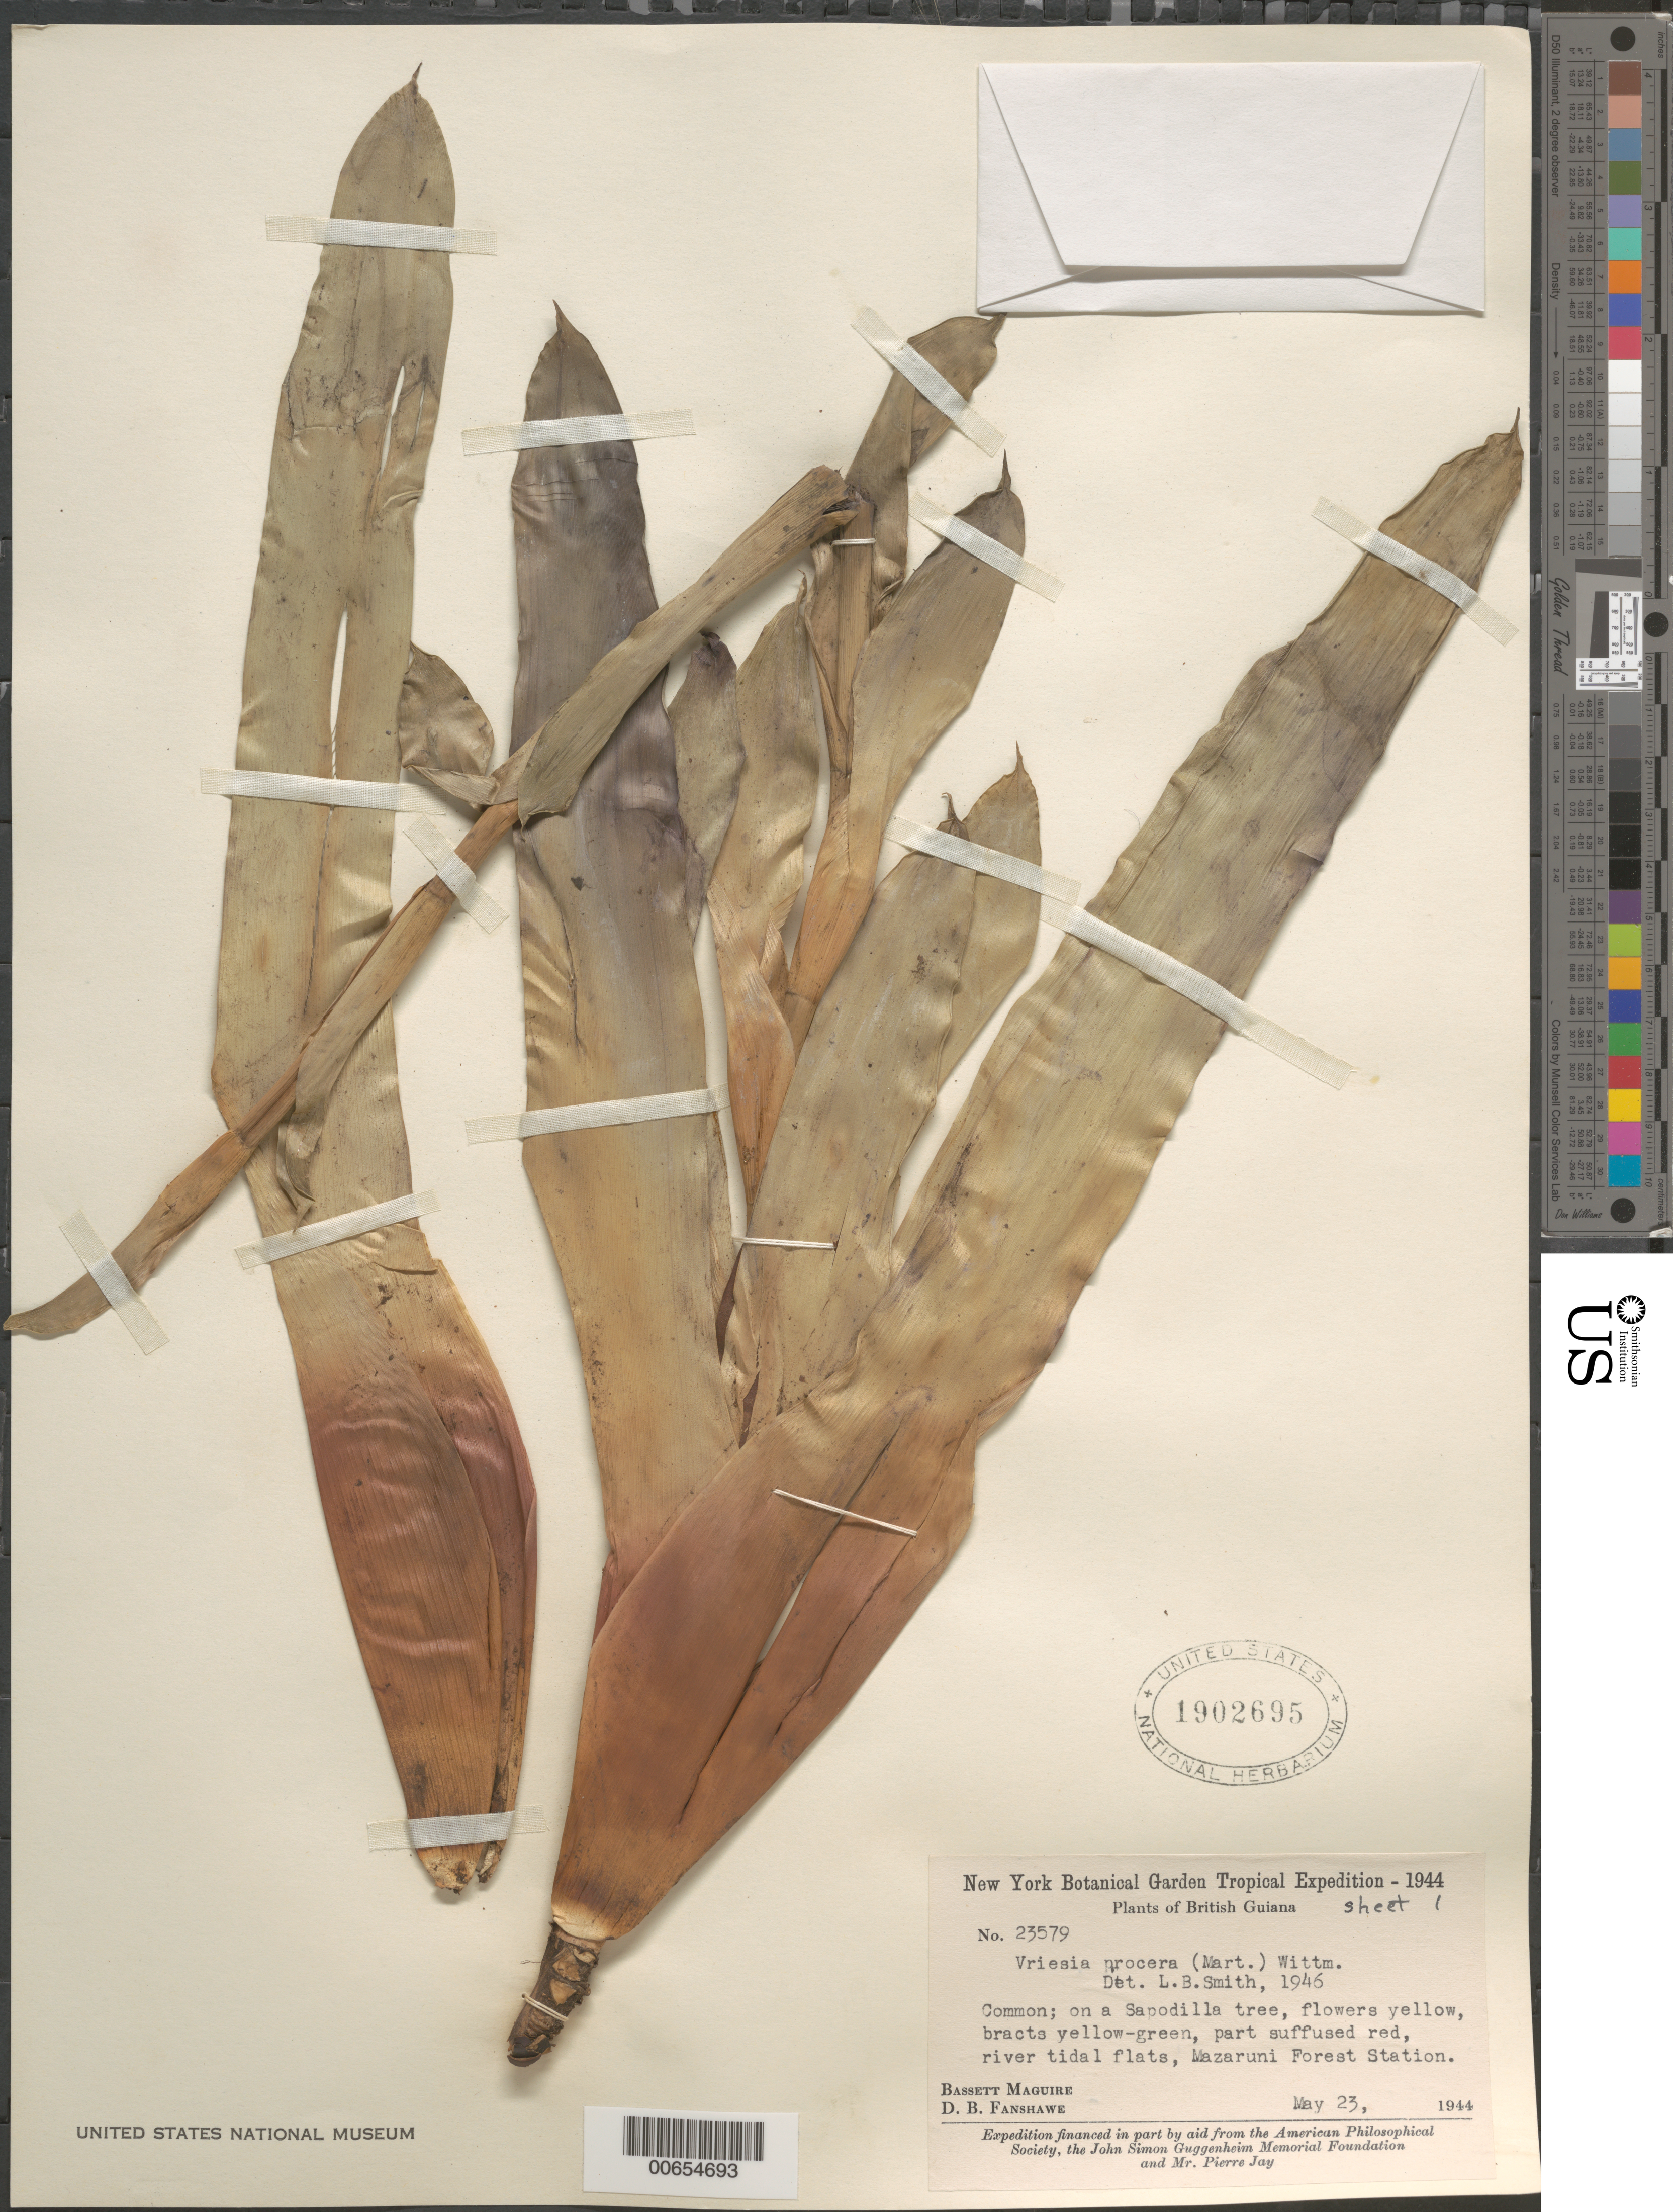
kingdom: Plantae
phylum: Tracheophyta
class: Liliopsida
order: Poales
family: Bromeliaceae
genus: Vriesea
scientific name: Vriesea procera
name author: (Mart. ex Schult. & Schult. f.) Wittm.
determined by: Smith, Lyman B., (US), NMNH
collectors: B. Maguire & D. B. Fanshawe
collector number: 23579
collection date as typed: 23-May-44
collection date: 1944-05-23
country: Guyana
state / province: Cuyuni-Mazaruni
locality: Mazaruni Forest Station, vic.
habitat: River tidal flats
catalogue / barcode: US 1902695